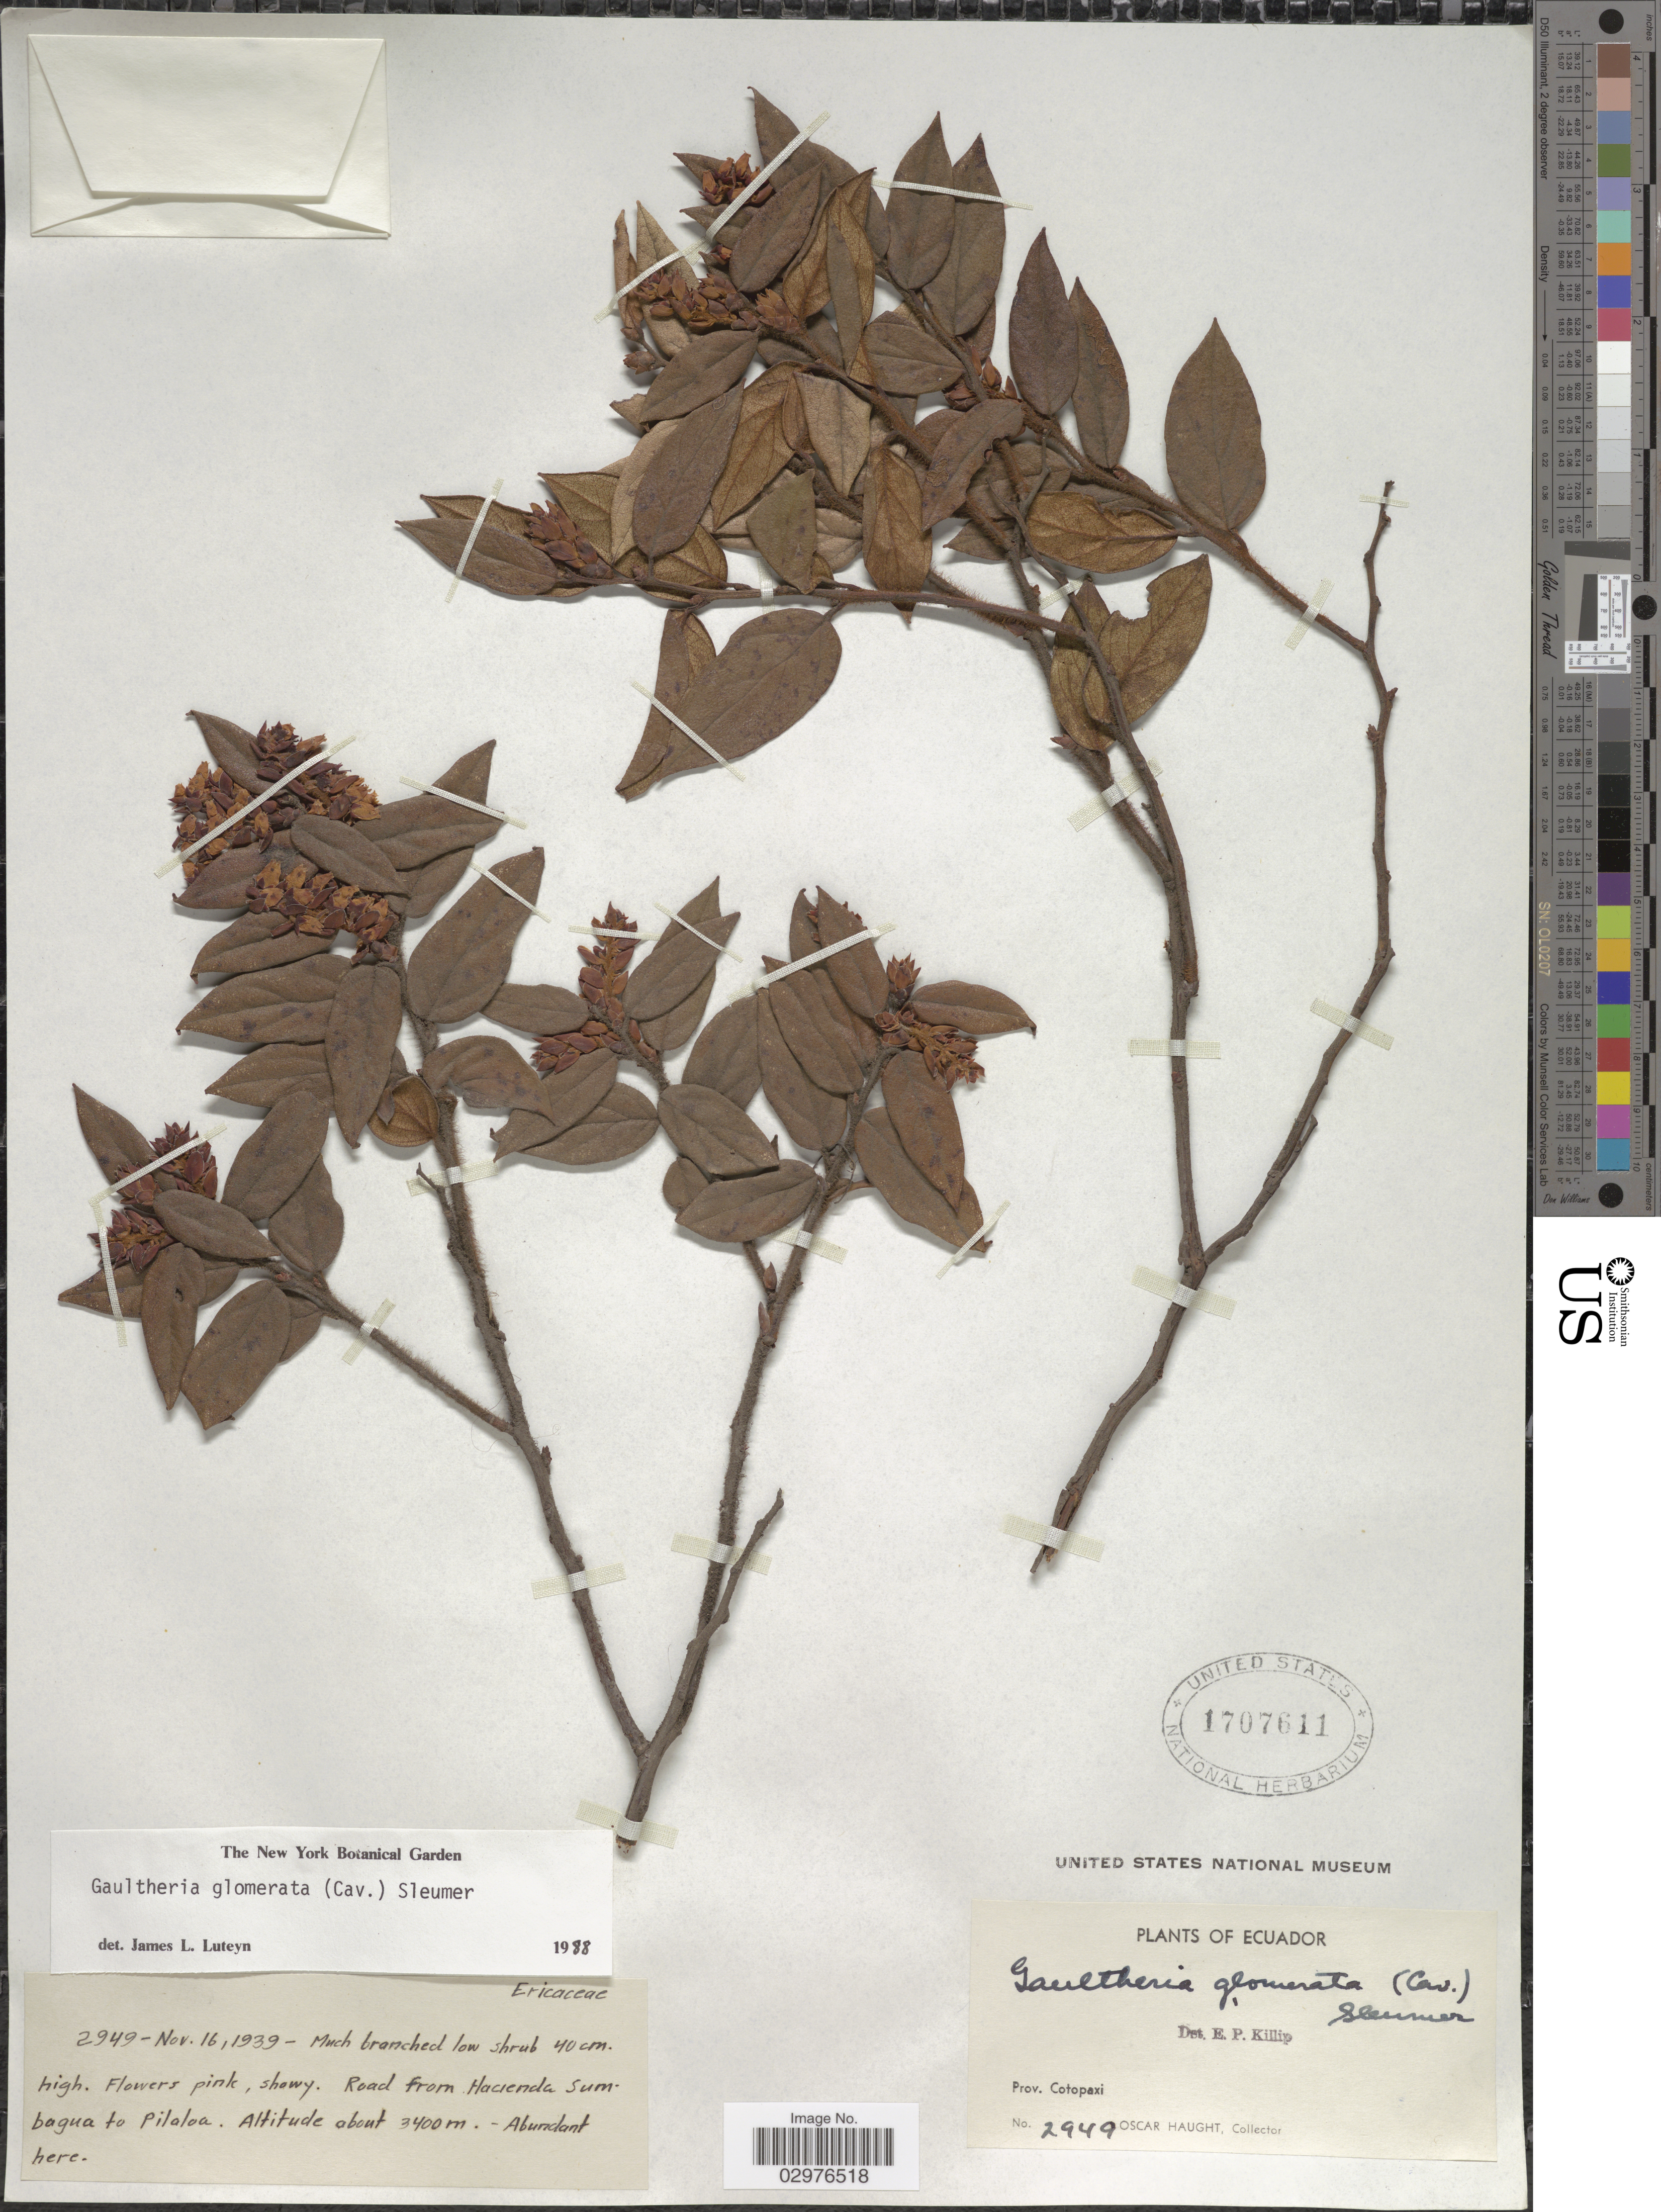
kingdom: Plantae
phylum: Tracheophyta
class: Magnoliopsida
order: Ericales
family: Ericaceae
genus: Gaultheria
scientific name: Gaultheria glomerata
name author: (Cav.) Sleumer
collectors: O. Haught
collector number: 2949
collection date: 1939-11-16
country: Ecuador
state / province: Cotopaxi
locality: Road from Hacienda Sumbagua to Pilaloa.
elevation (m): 3400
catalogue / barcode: US 1707611